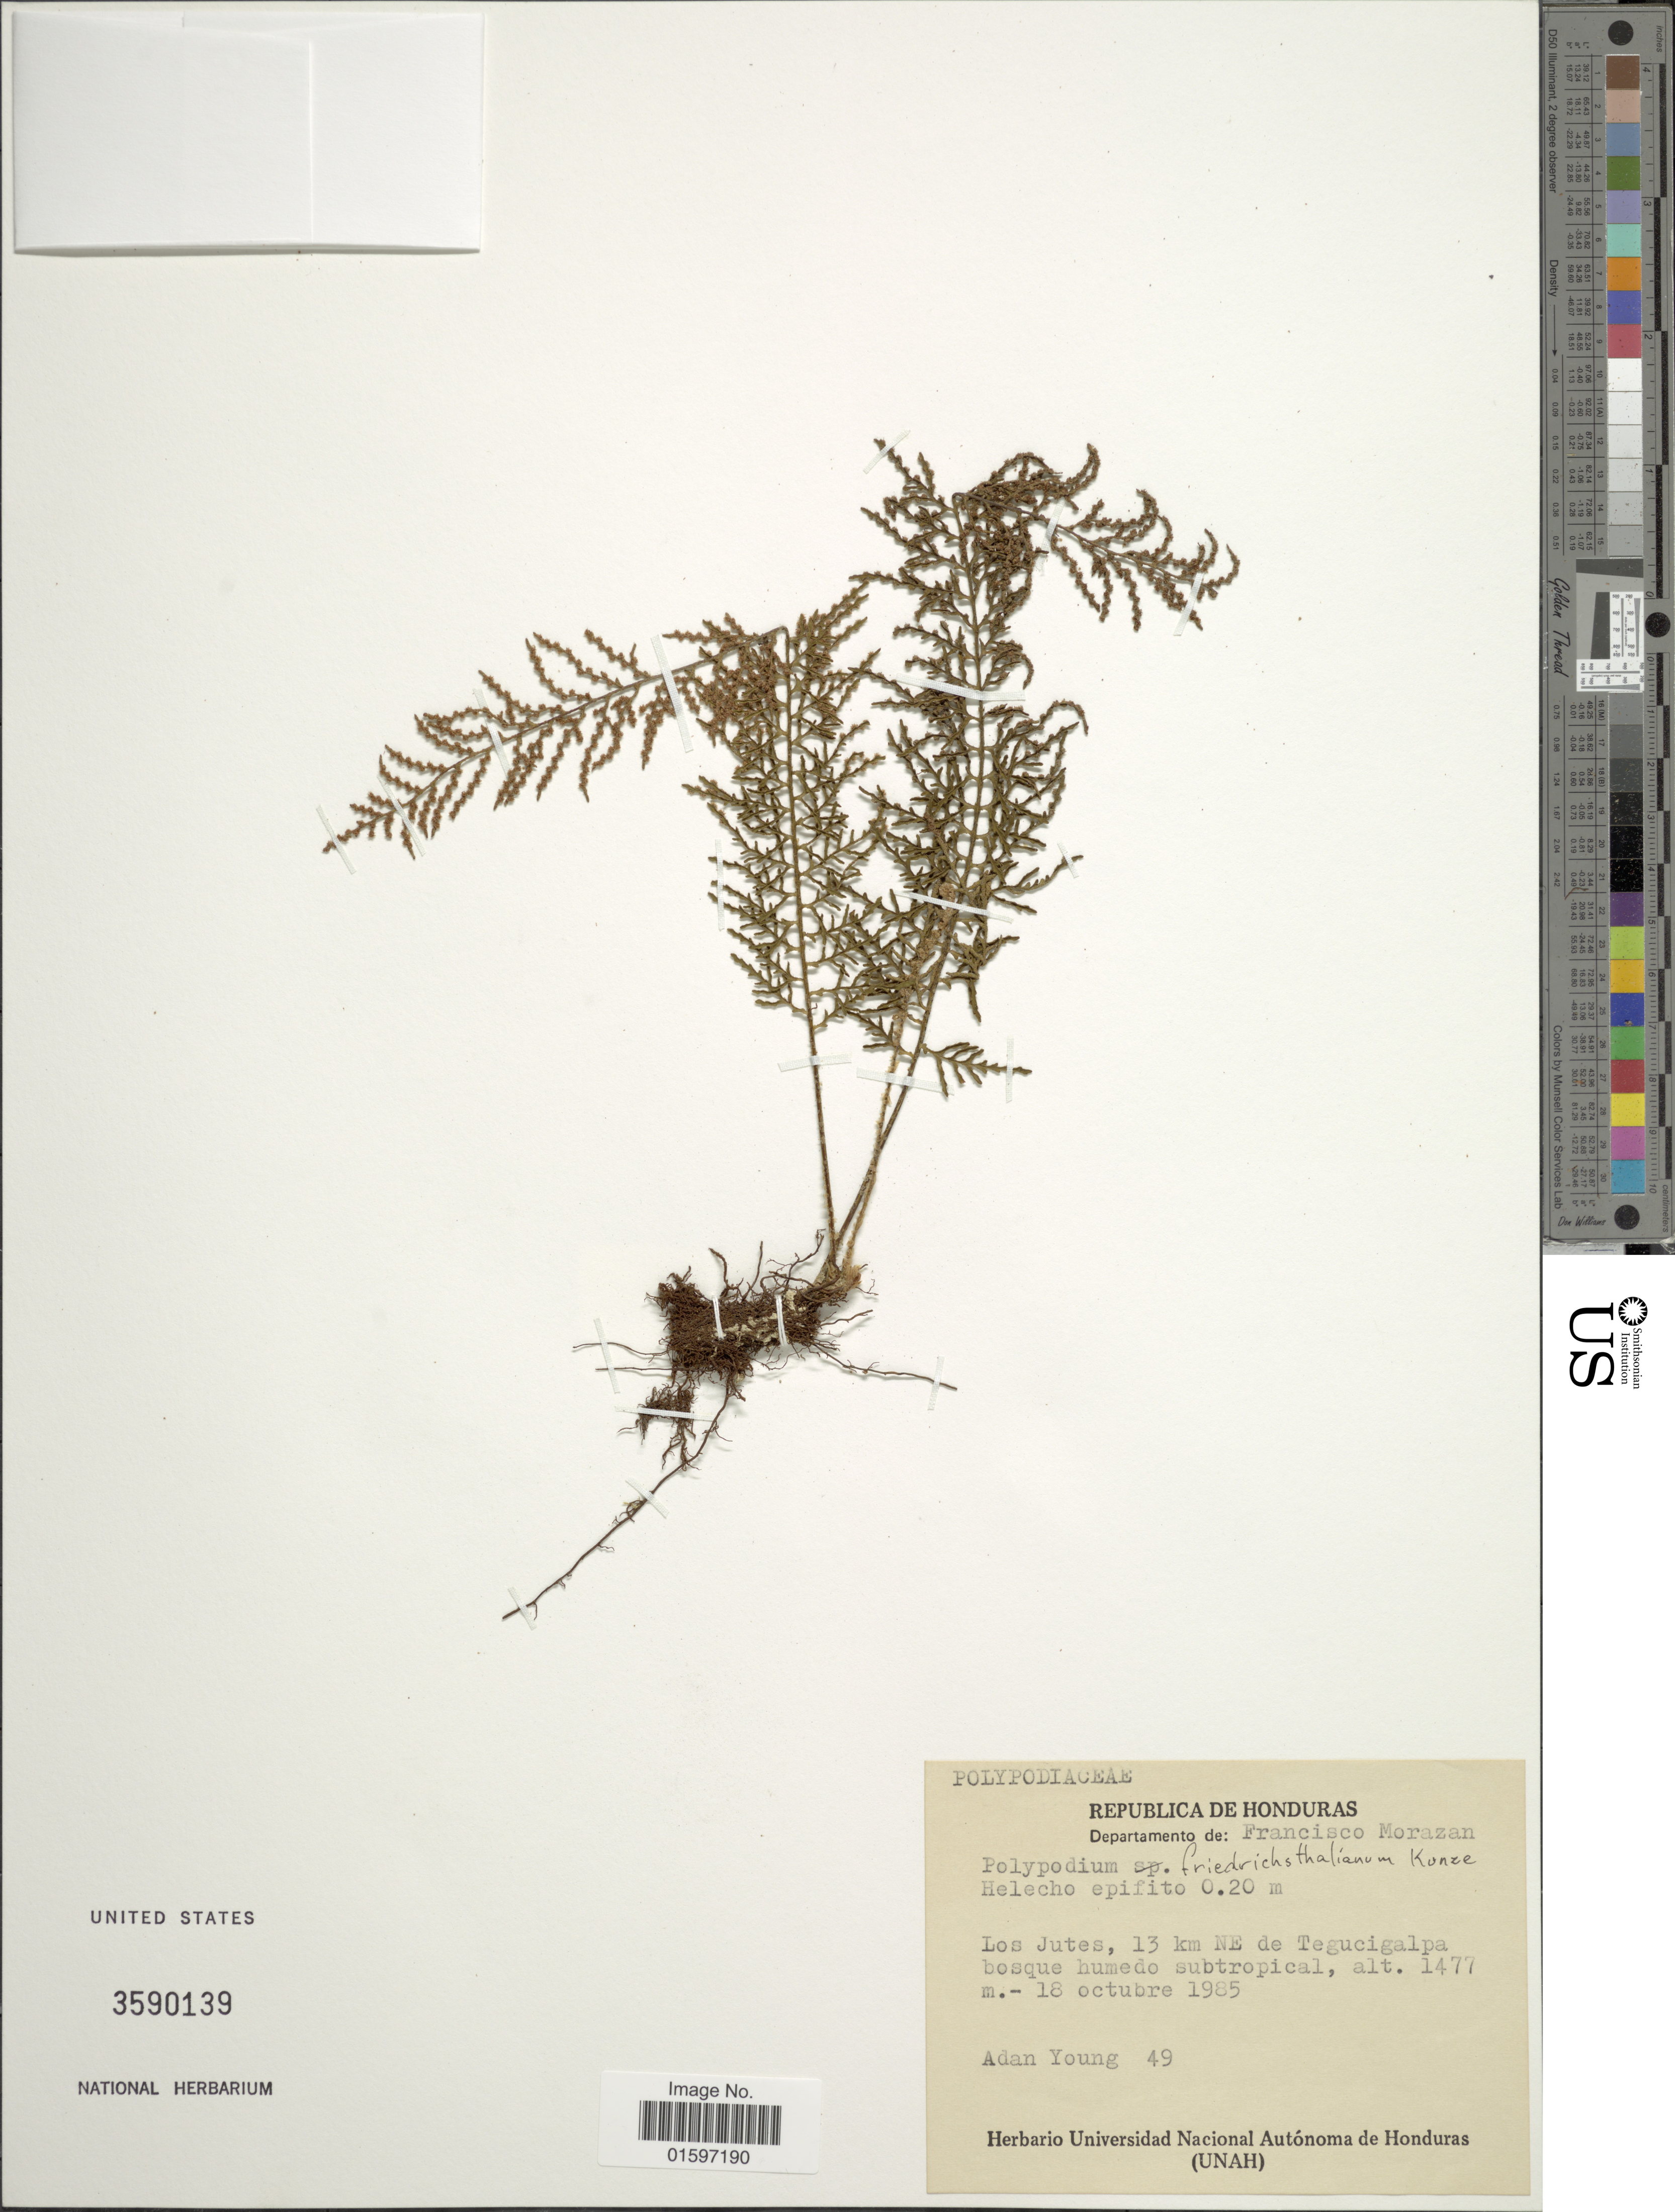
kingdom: Plantae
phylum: Tracheophyta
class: Polypodiopsida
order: Polypodiales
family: Polypodiaceae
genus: Pleopeltis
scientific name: Pleopeltis friedrichsthaliana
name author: (Kunze)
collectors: A. Young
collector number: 49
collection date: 1985-10-18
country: Honduras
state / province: Fco. Morazán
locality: Departamento de: Francisco Morazan, Los Jutes, 13 km NE de Tegucigalpa bosque humedo subtropical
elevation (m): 1477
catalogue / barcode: US 3590139